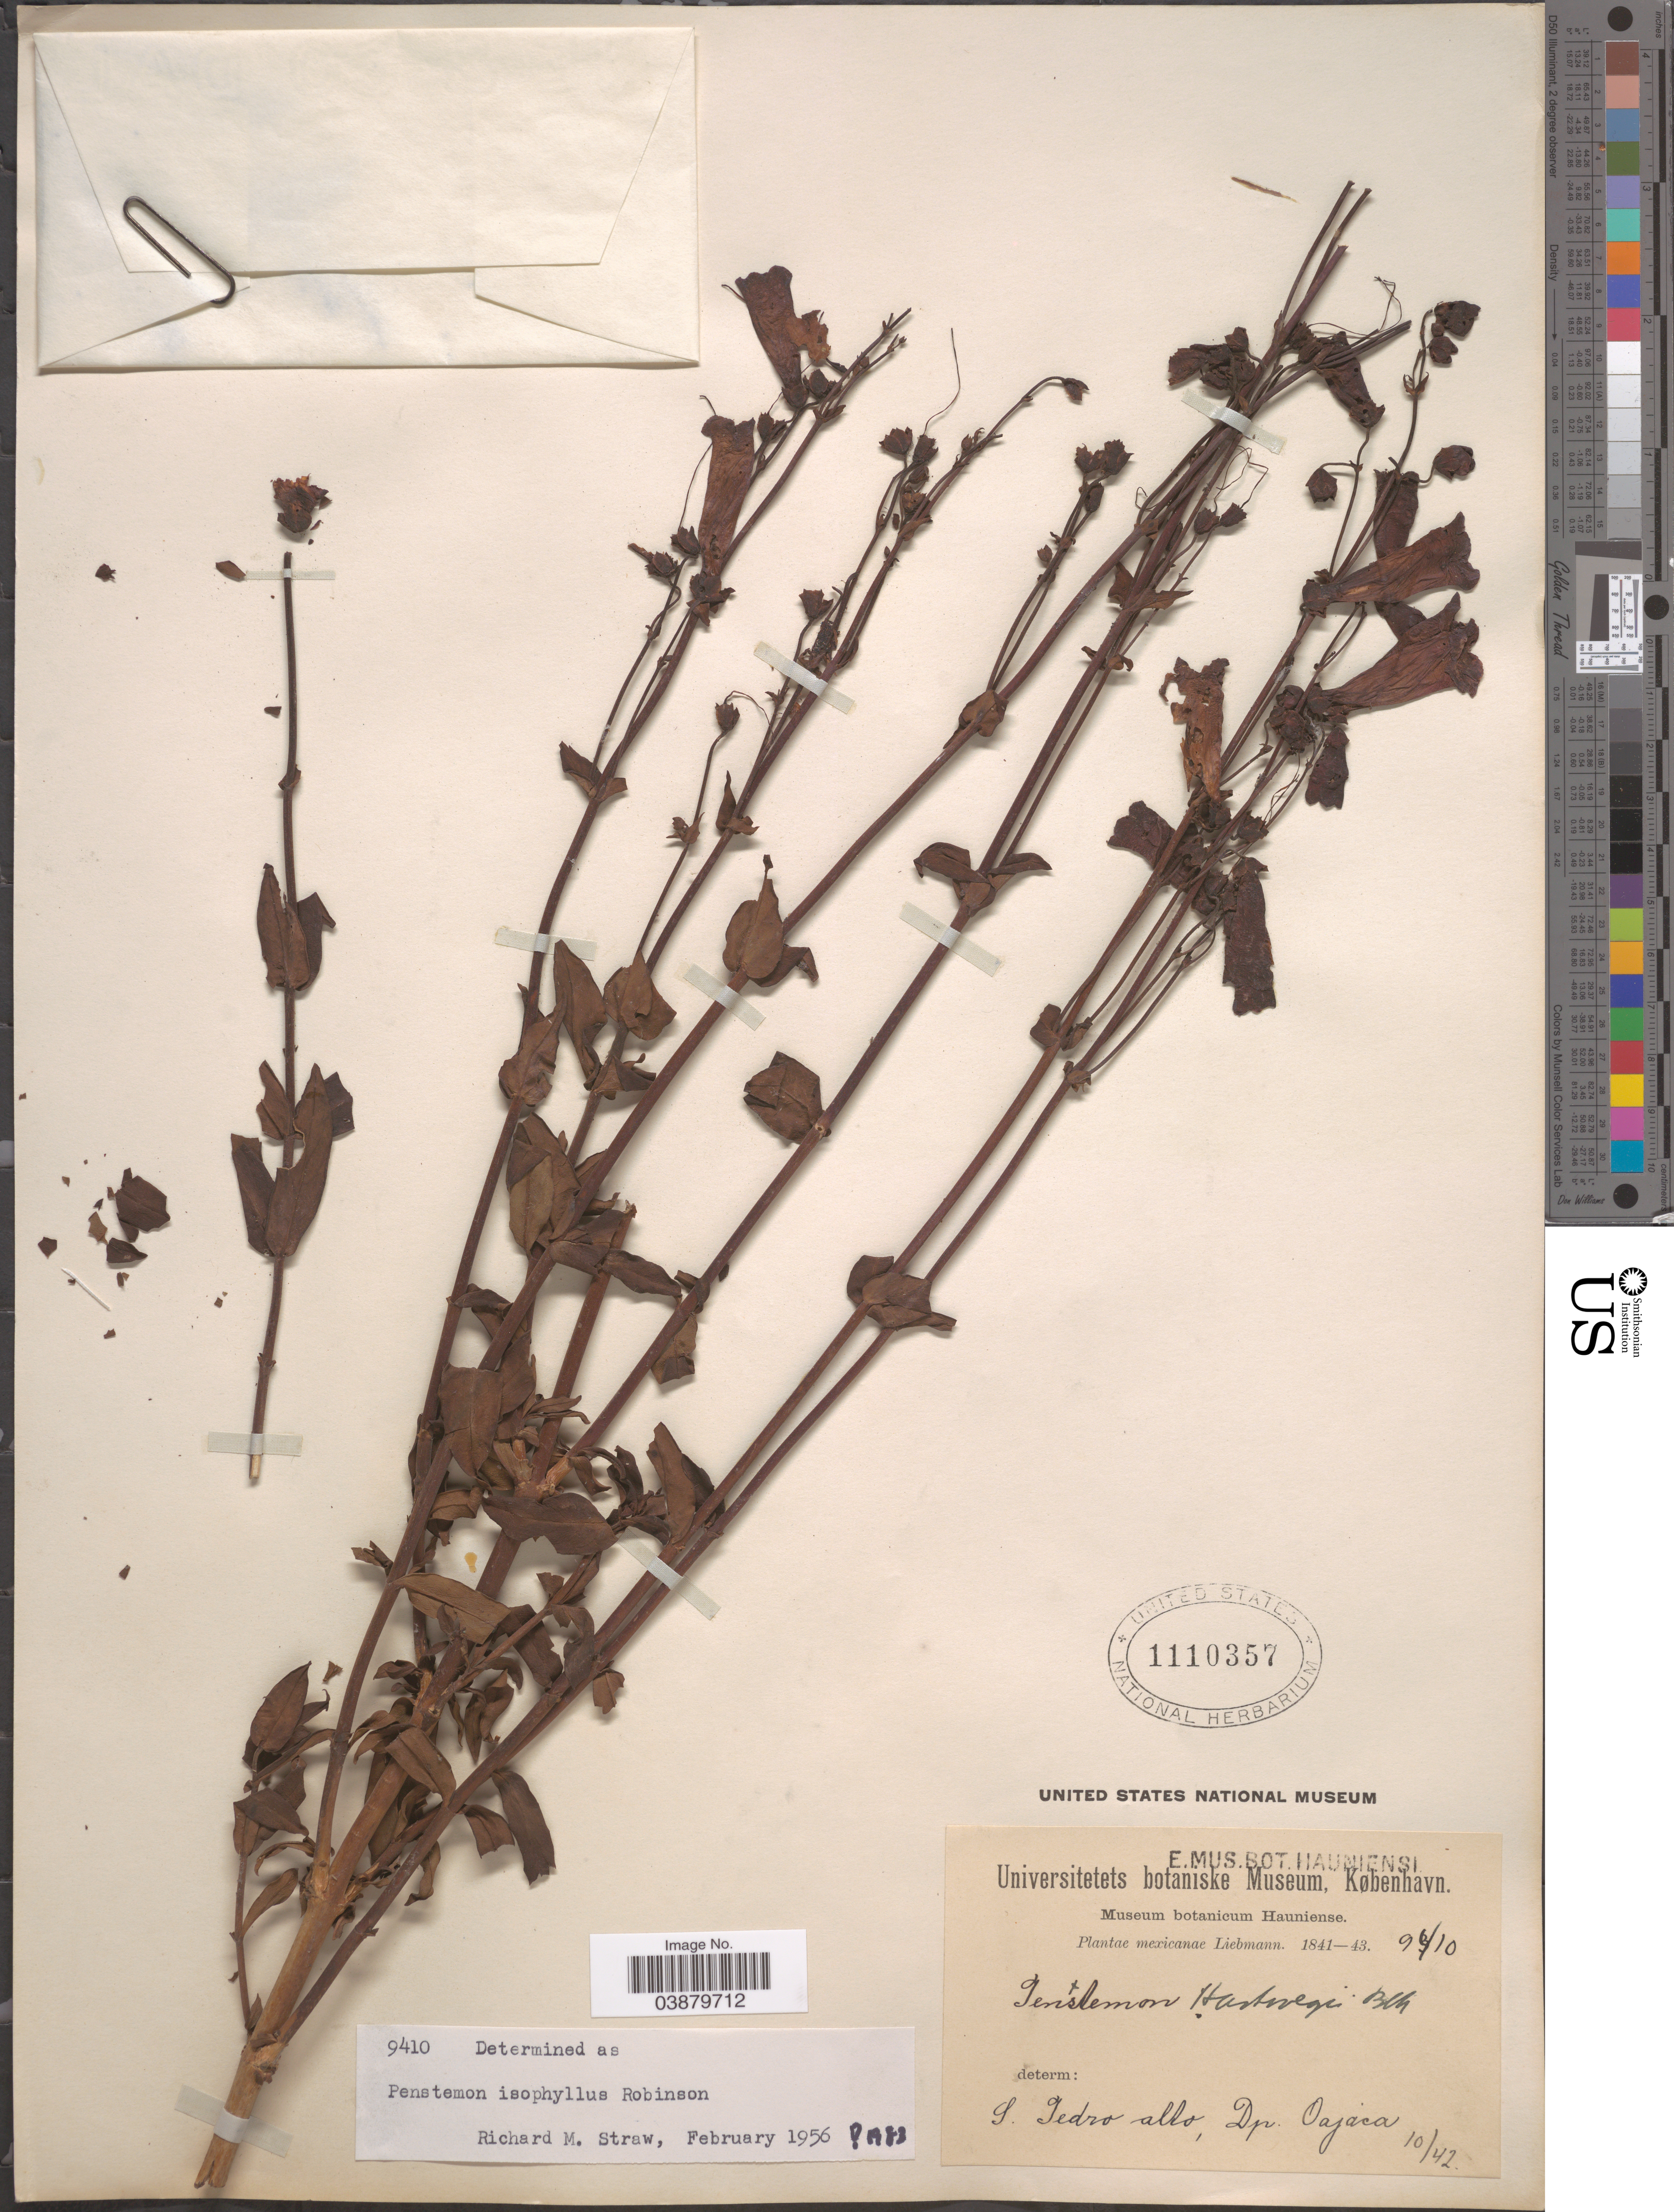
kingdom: Plantae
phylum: Tracheophyta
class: Magnoliopsida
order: Lamiales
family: Plantaginaceae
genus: Penstemon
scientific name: Penstemon isophyllus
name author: B.L. Rob.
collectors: Liebmann, --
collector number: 9410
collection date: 1842-10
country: Mexico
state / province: Oaxaca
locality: I. Pedro Alto, Dp. Oajaca.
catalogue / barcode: US 1110357